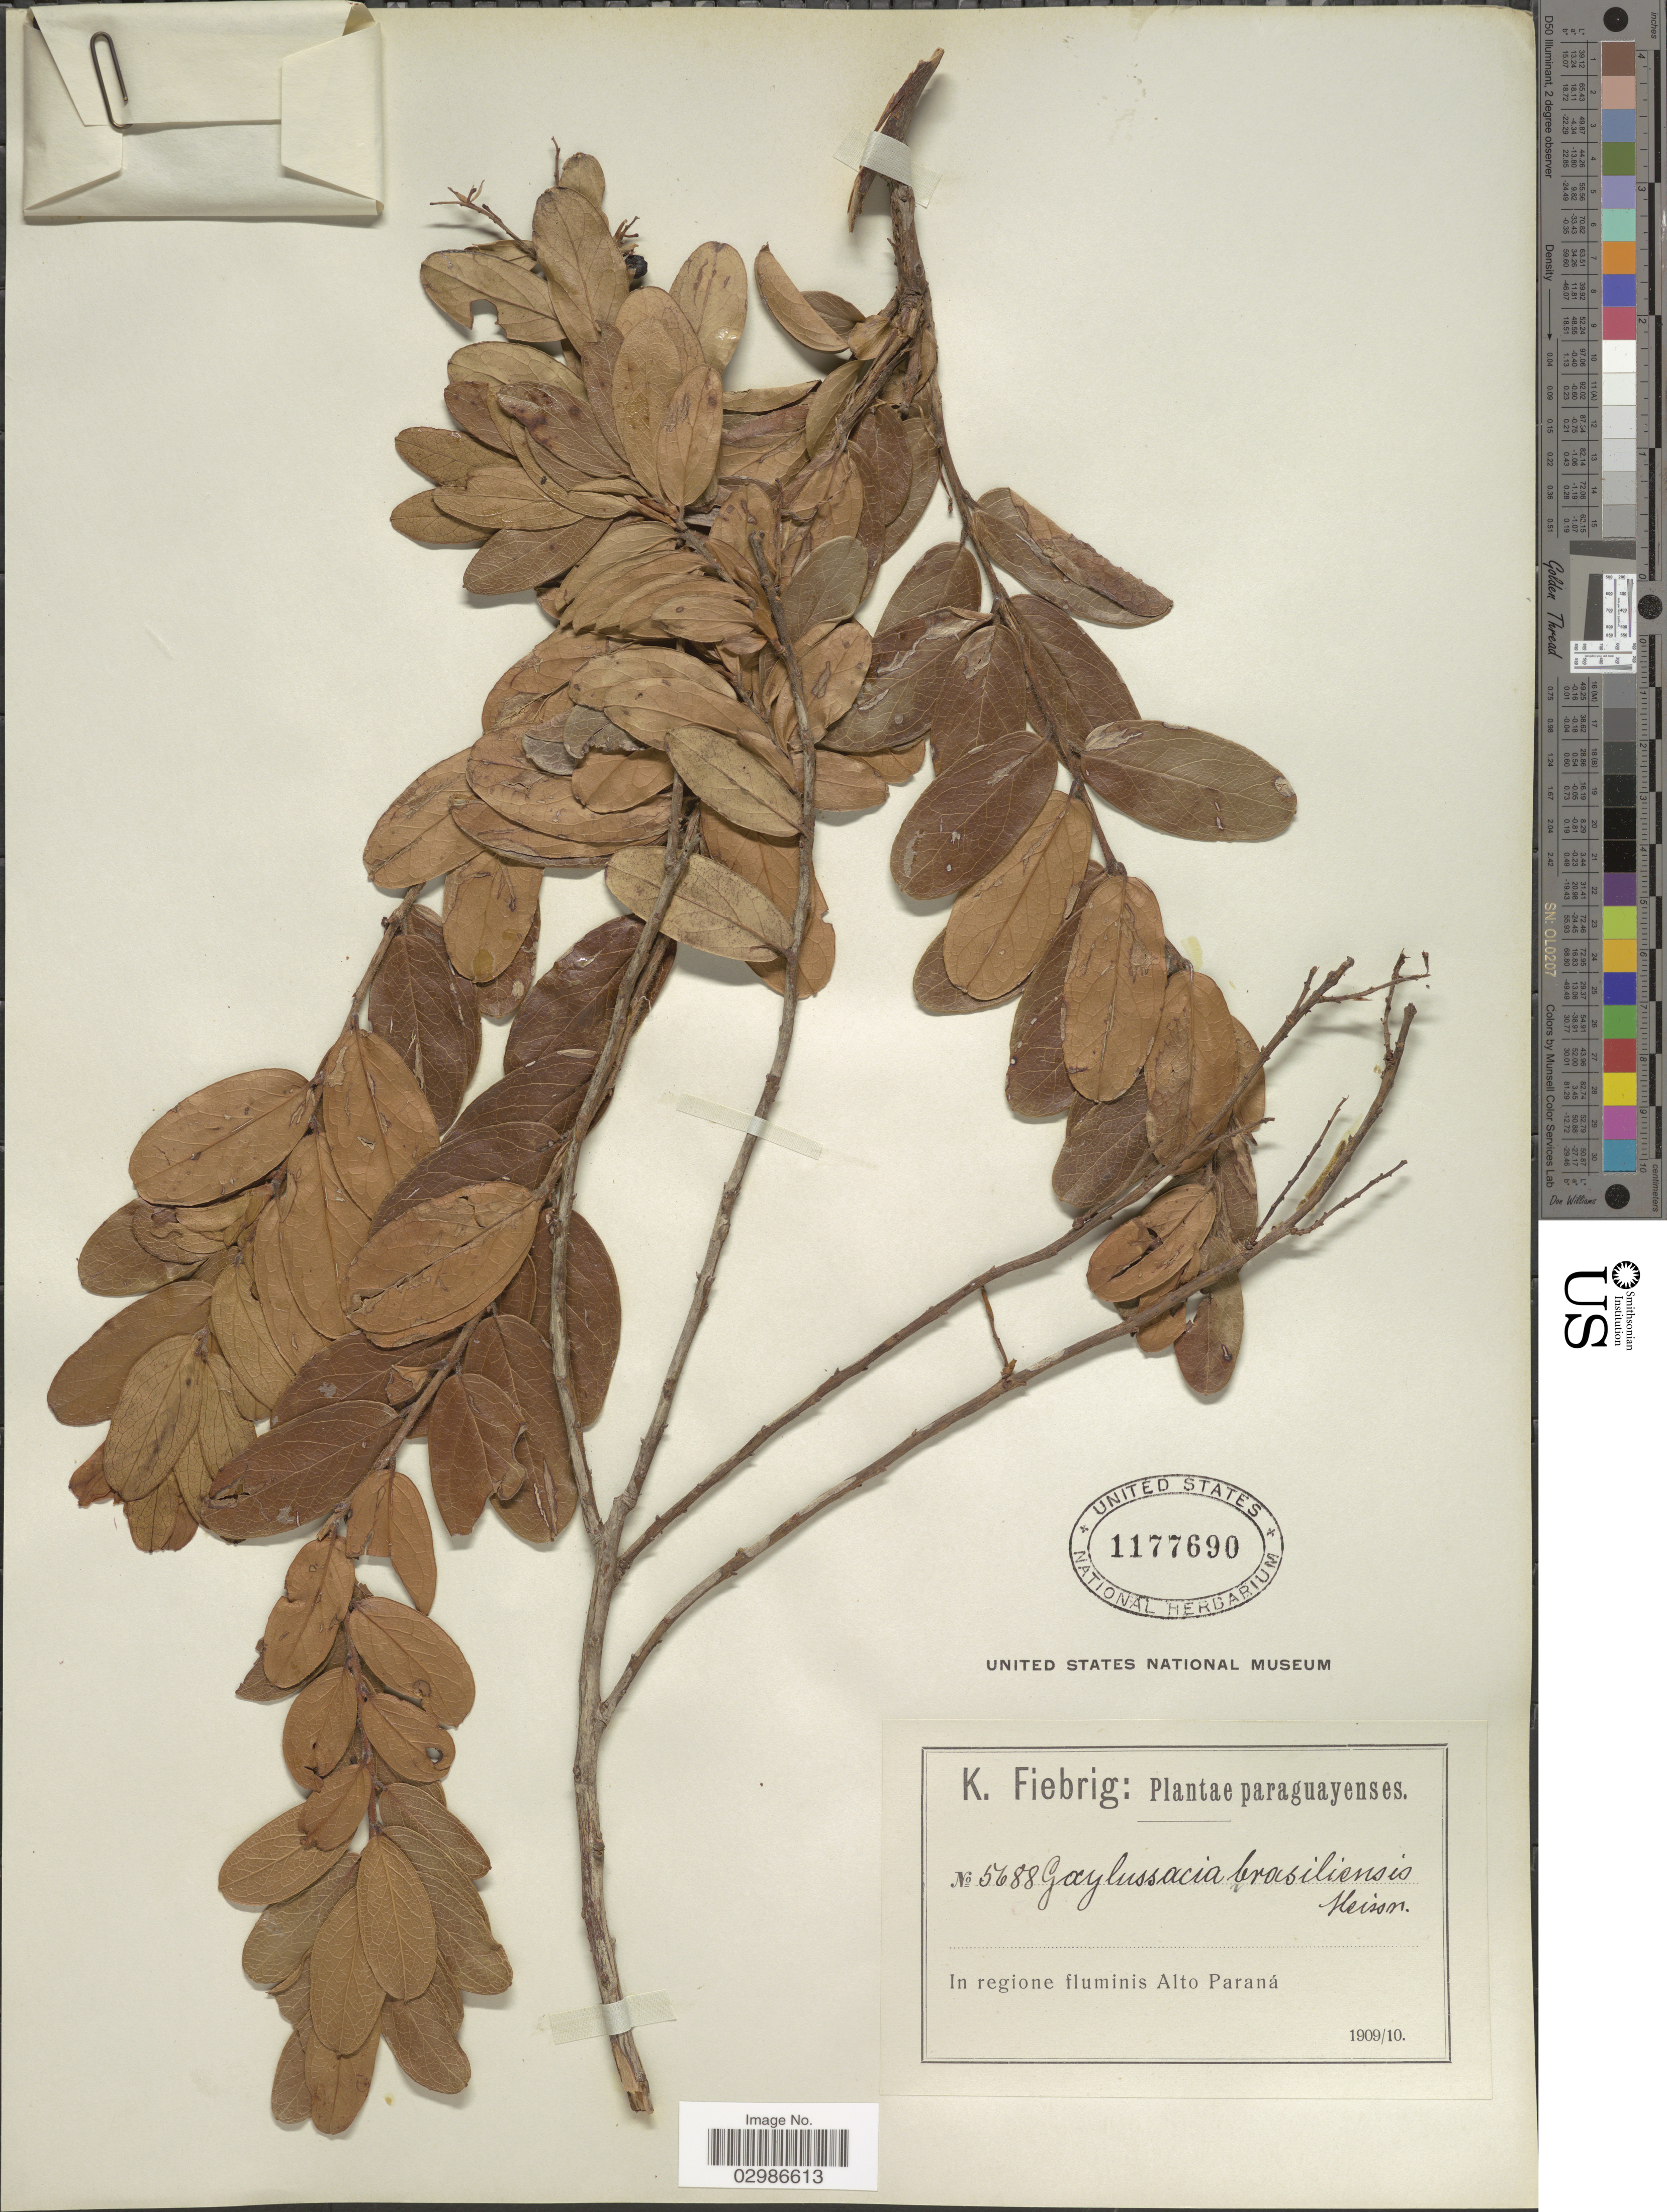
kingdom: Plantae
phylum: Tracheophyta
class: Magnoliopsida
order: Ericales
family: Ericaceae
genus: Gaylussacia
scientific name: Gaylussacia brasiliensis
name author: (C.K. Spreng.) Meisn.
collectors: K. Fiebrig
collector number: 5688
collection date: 1909/1910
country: Paraguay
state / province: Alto Parana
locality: In regione fluminis Alto Paraná.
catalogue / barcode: US 1177690